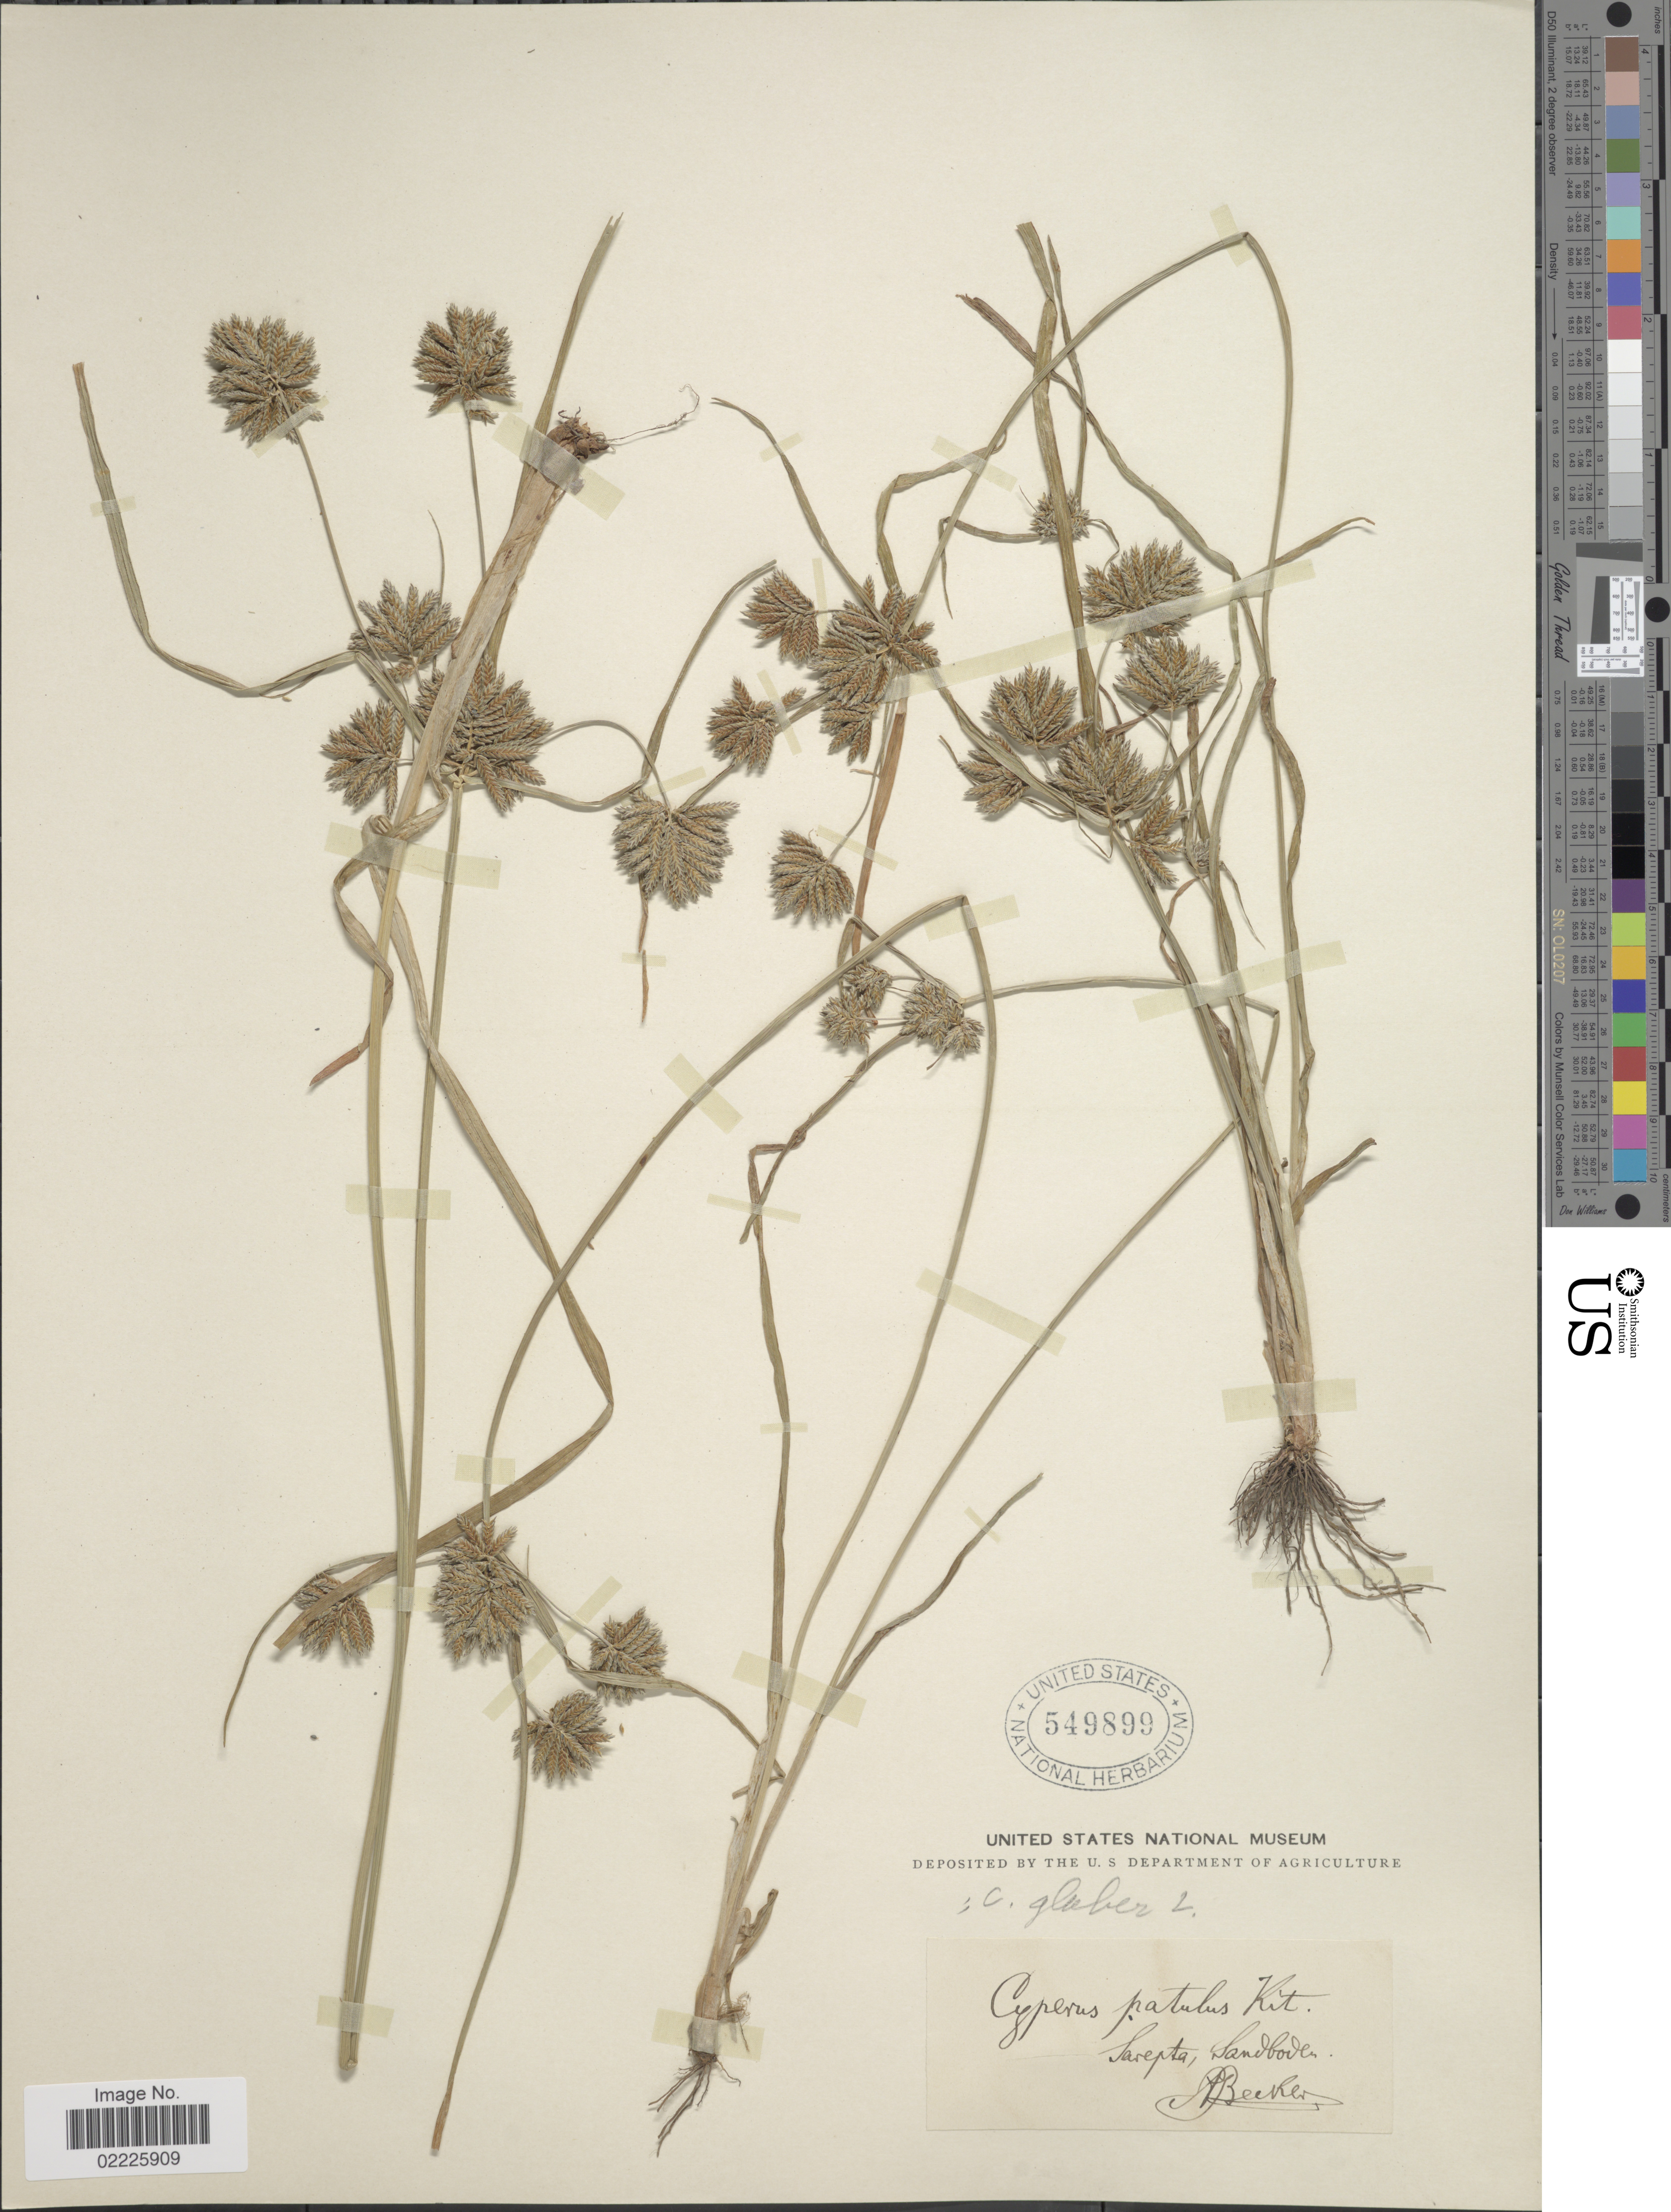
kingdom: Plantae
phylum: Tracheophyta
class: Liliopsida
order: Poales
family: Cyperaceae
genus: Cyperus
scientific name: Cyperus glaber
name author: L.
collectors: A. Becker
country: Russian Federation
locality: Sarepta, Sandboden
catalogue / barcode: US 549899